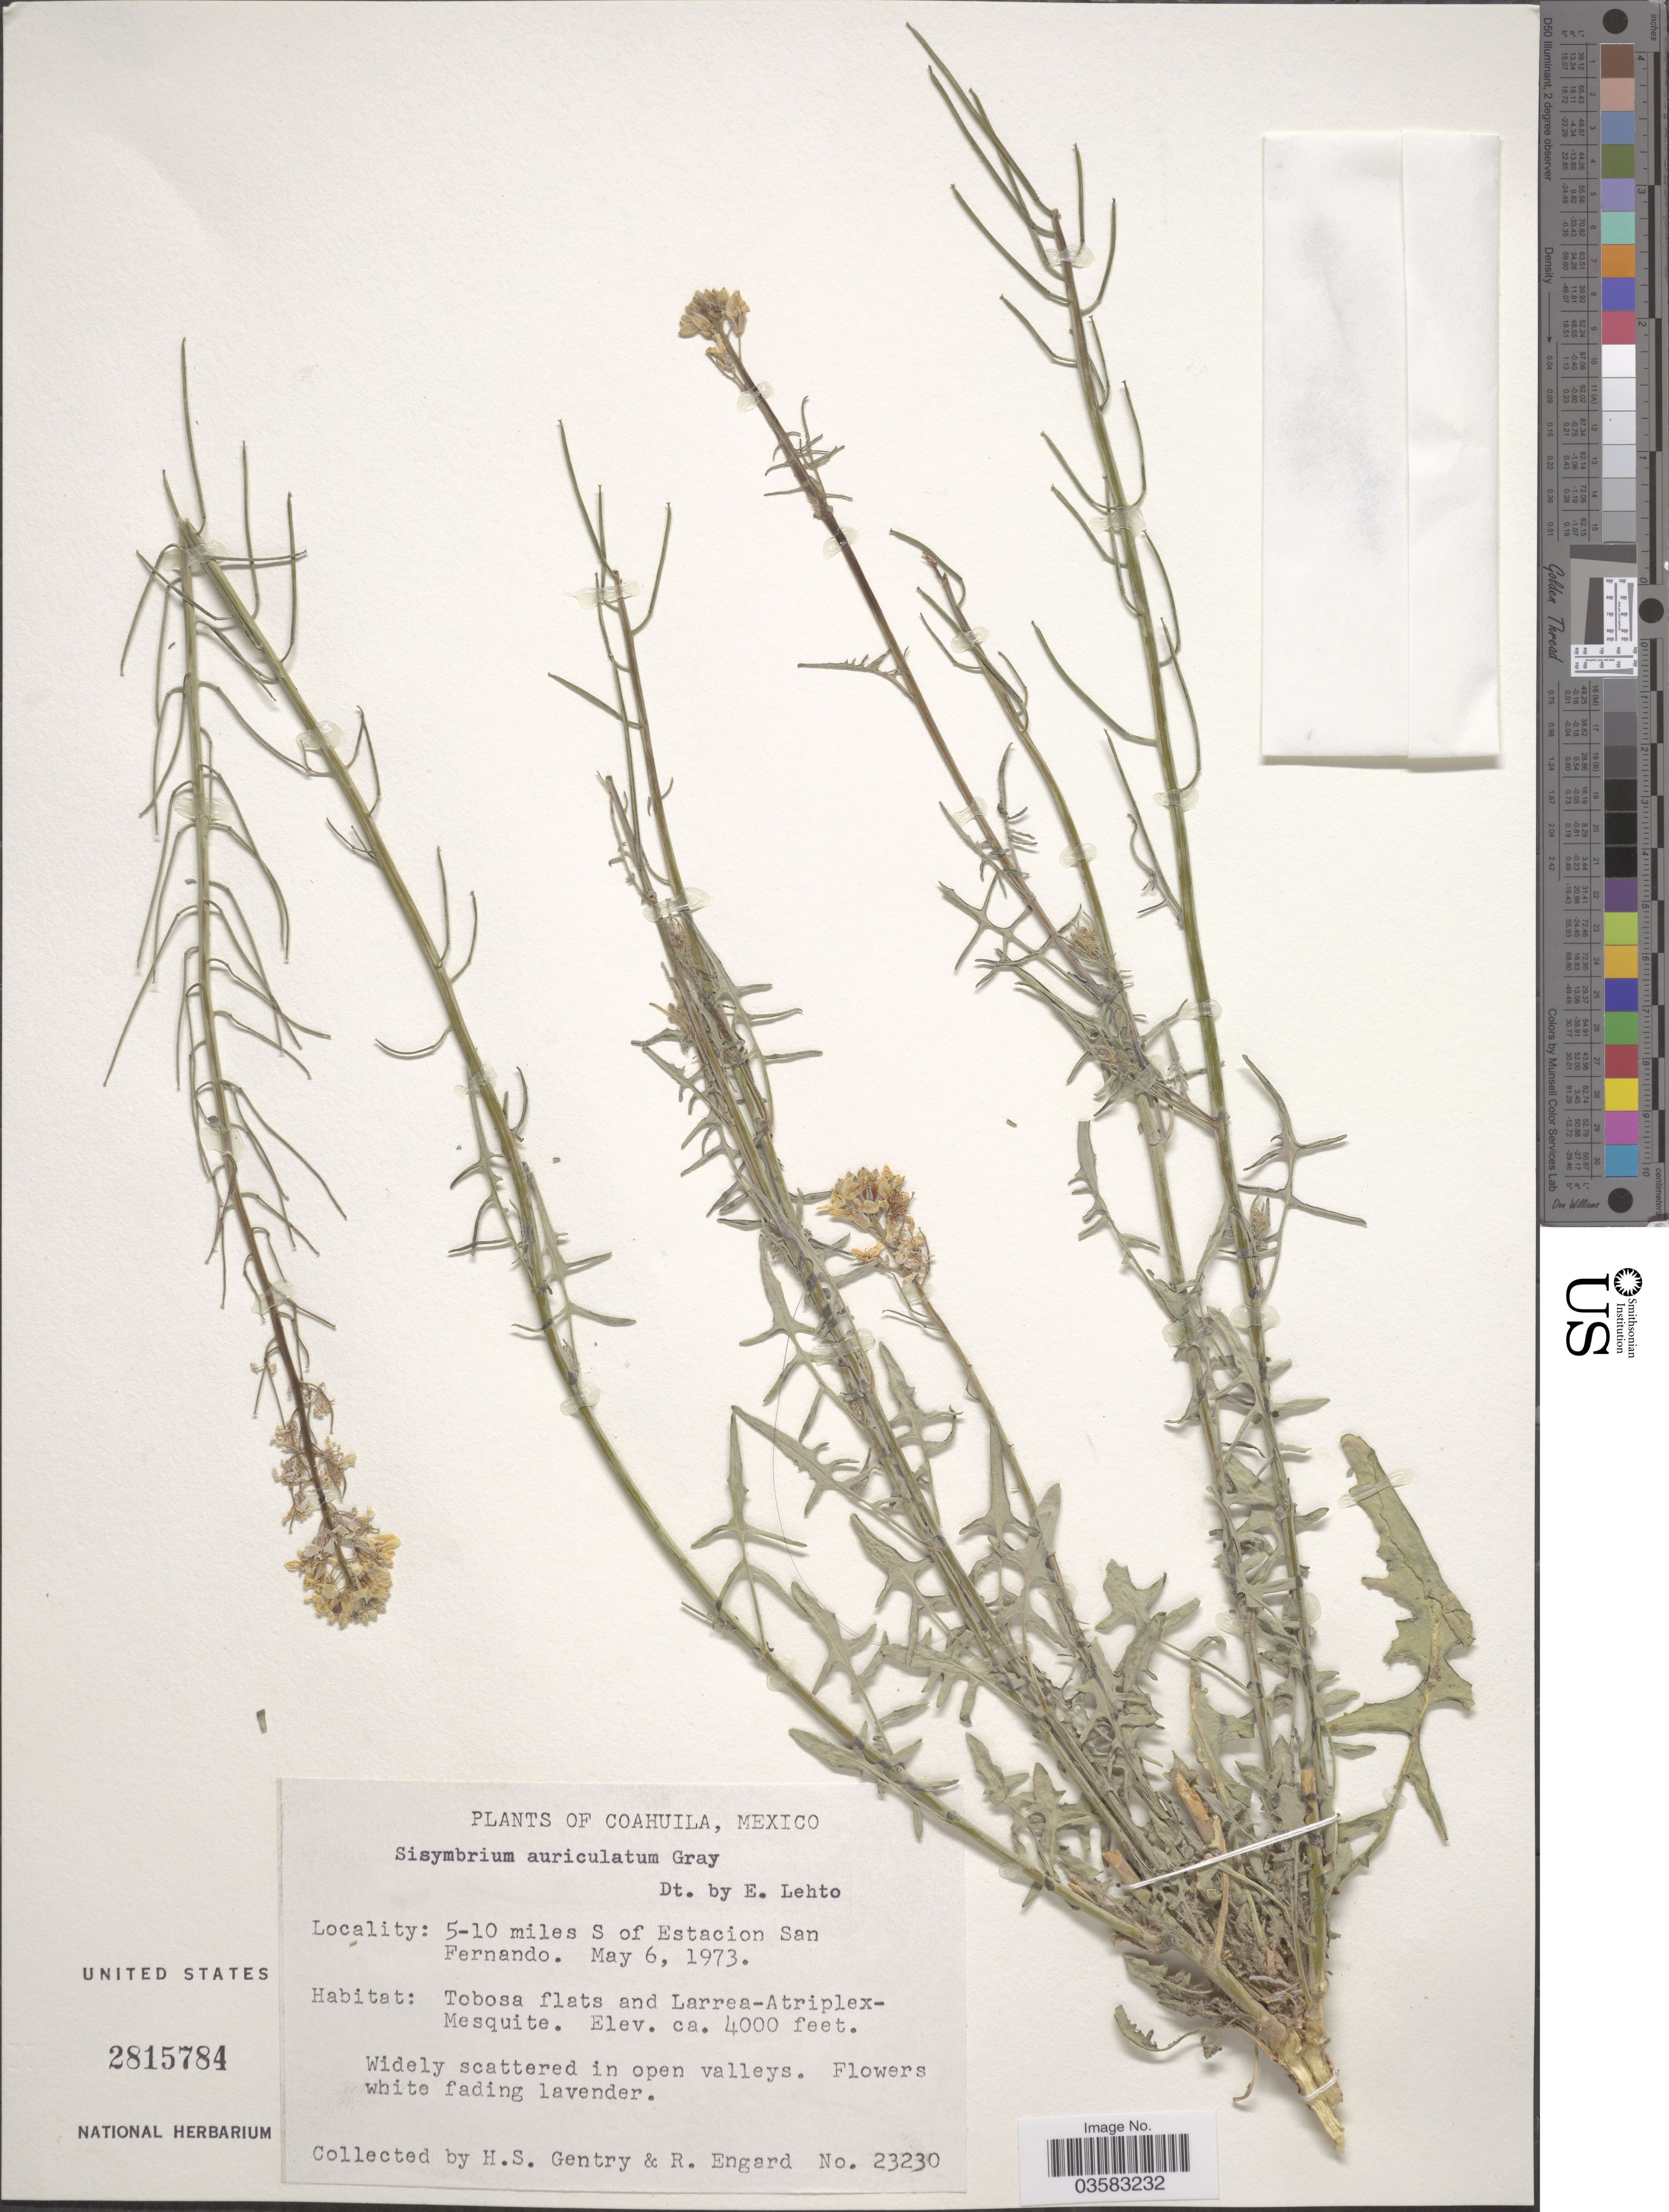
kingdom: Plantae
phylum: Tracheophyta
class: Magnoliopsida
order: Brassicales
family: Brassicaceae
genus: Sisymbrium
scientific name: Sisymbrium auriculatum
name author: A. Gray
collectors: H. S. Gentry & R. Engard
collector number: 23230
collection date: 1973-05-06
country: Mexico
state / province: Coahuila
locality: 5-10 miles S of Estacion San Fernando.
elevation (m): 1219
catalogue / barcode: US 2815784